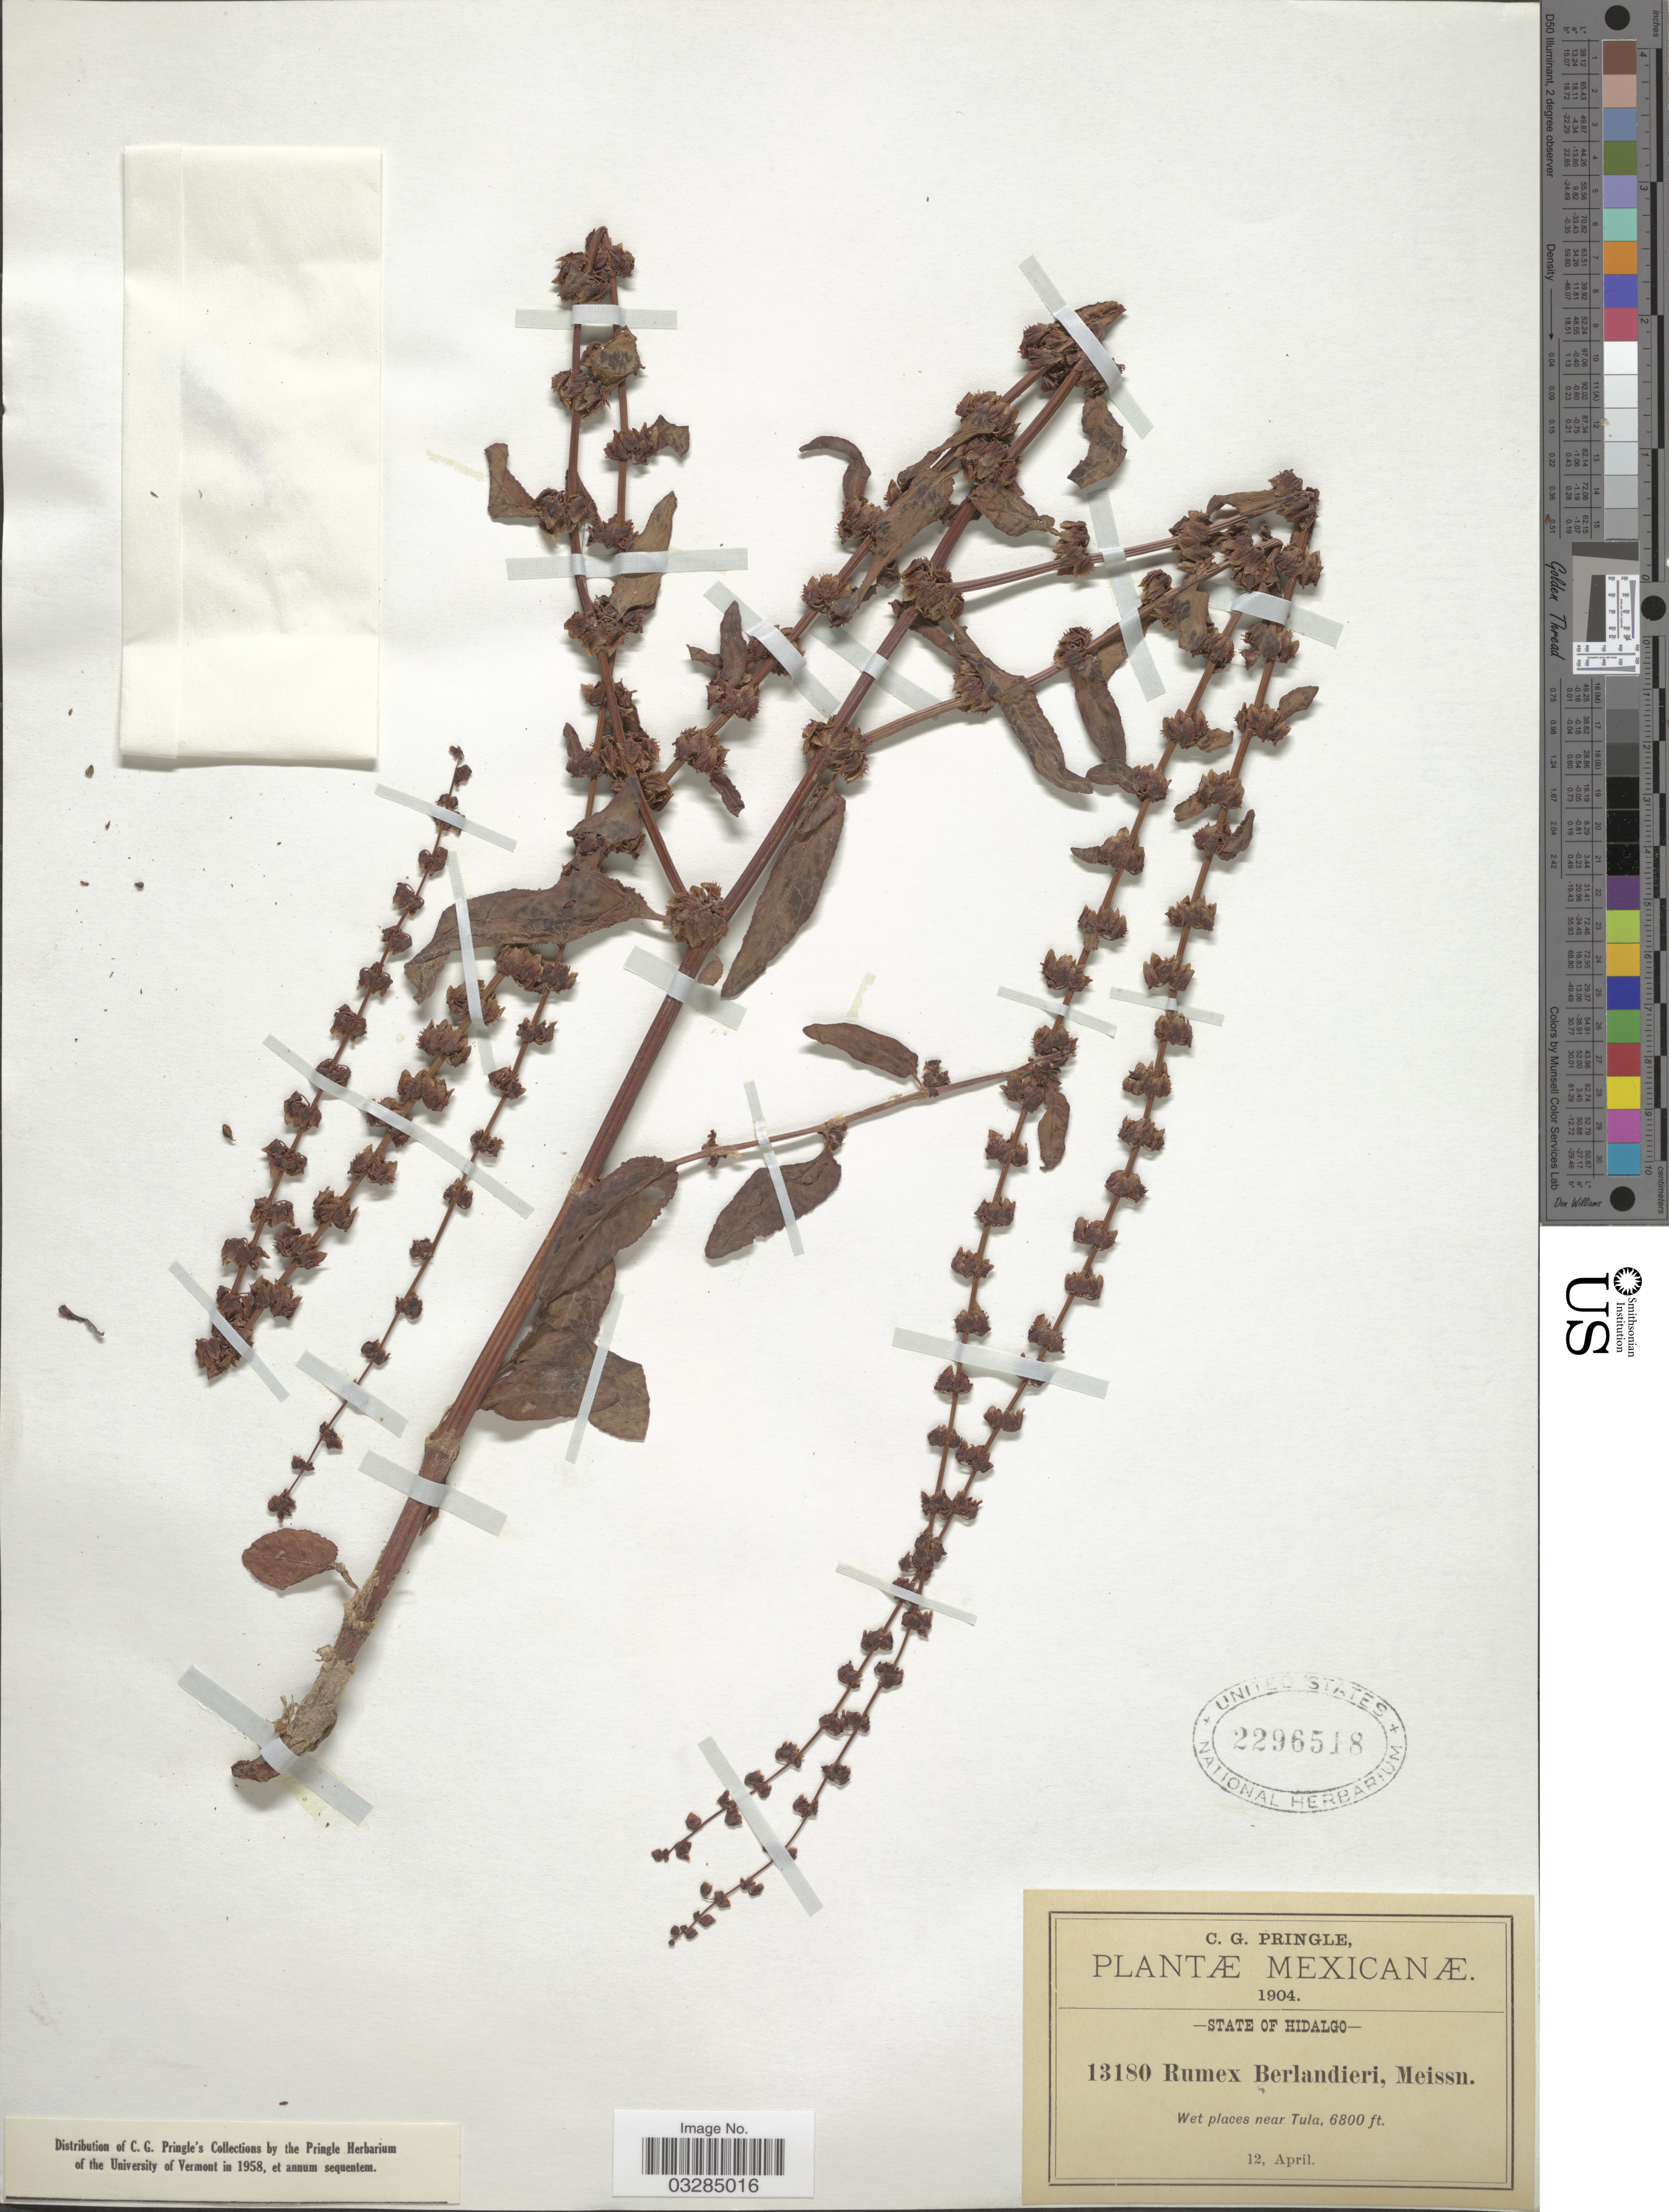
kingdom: Plantae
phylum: Tracheophyta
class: Magnoliopsida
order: Caryophyllales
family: Polygonaceae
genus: Rumex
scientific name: Rumex berlandieri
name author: Meisn.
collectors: C. G. Pringle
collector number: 13180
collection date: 1904-04-12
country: Mexico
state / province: Hidalgo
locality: Wet places near Tula.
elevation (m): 2073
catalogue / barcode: US 2296518